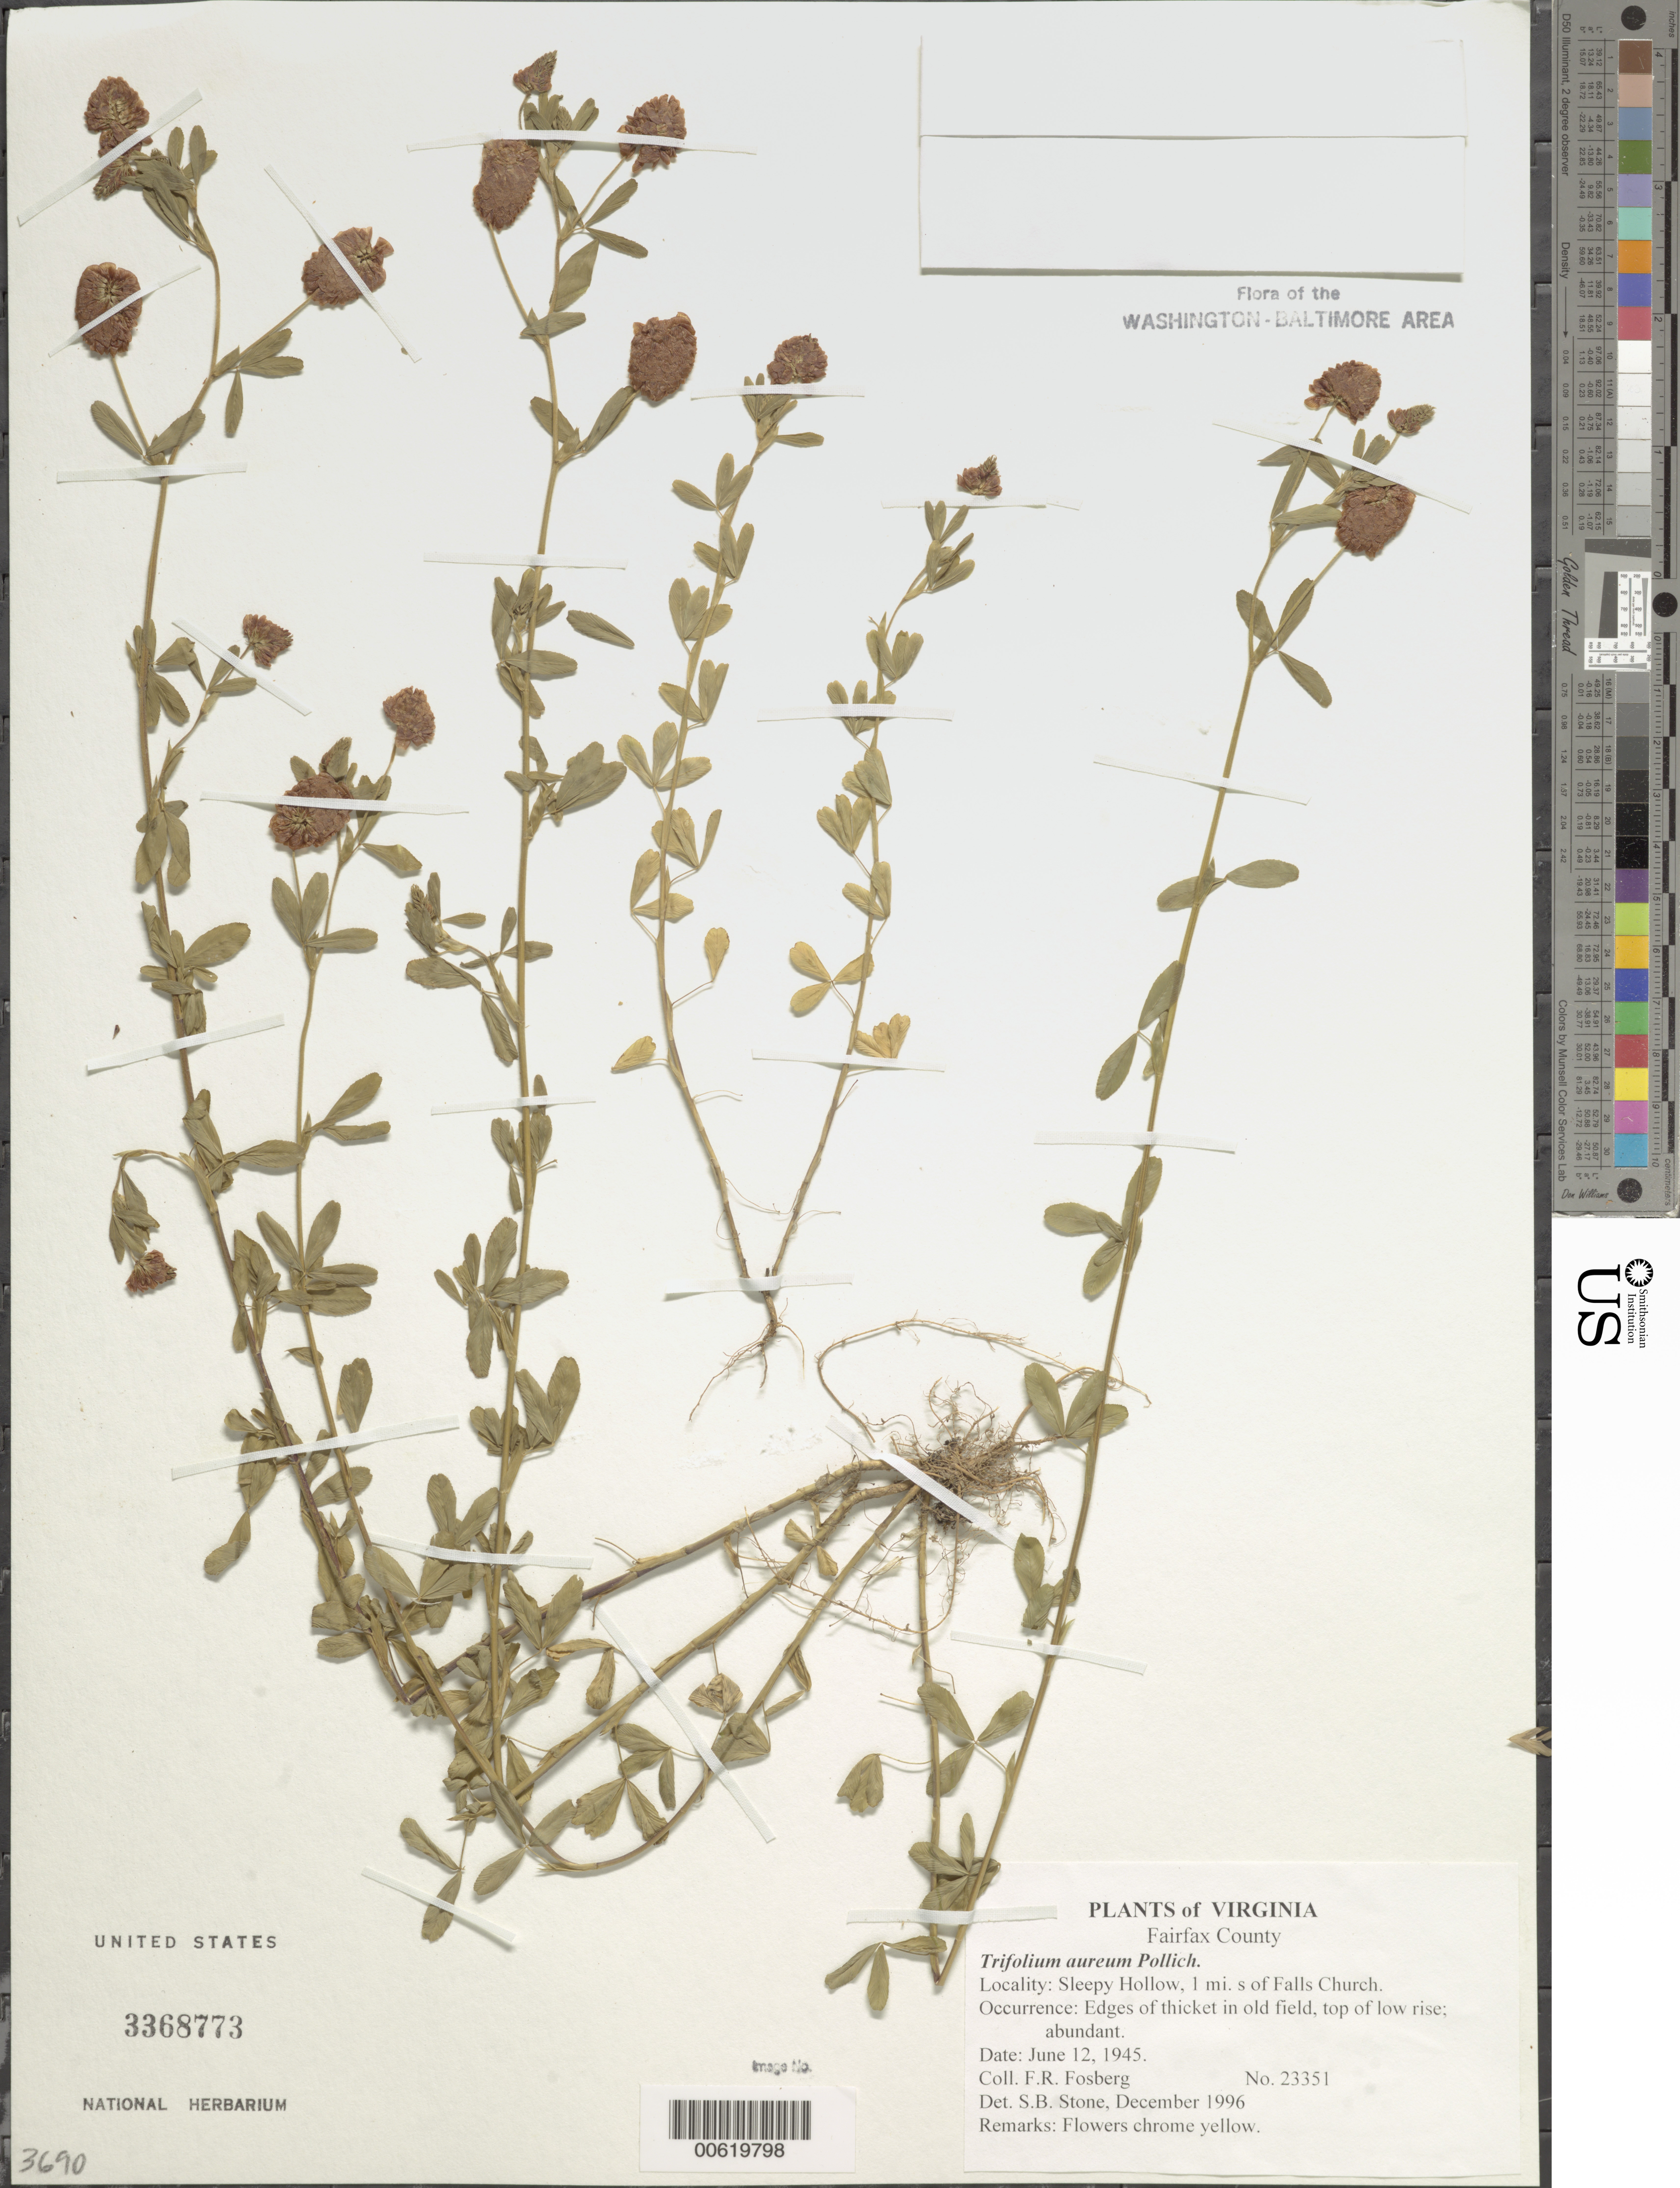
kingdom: Plantae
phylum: Tracheophyta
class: Magnoliopsida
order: Fabales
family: Fabaceae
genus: Trifolium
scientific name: Trifolium aureum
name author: Pollich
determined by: Stone, S. B.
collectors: F. R. Fosberg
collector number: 23351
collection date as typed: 12 Jun 1945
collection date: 1945-06-12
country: United States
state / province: Virginia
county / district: Fairfax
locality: Sleepy Hollow, 1 mi. S of Falls Church.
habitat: Edges of thicket in old field, top of low rise; abundant.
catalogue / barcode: US 3368773